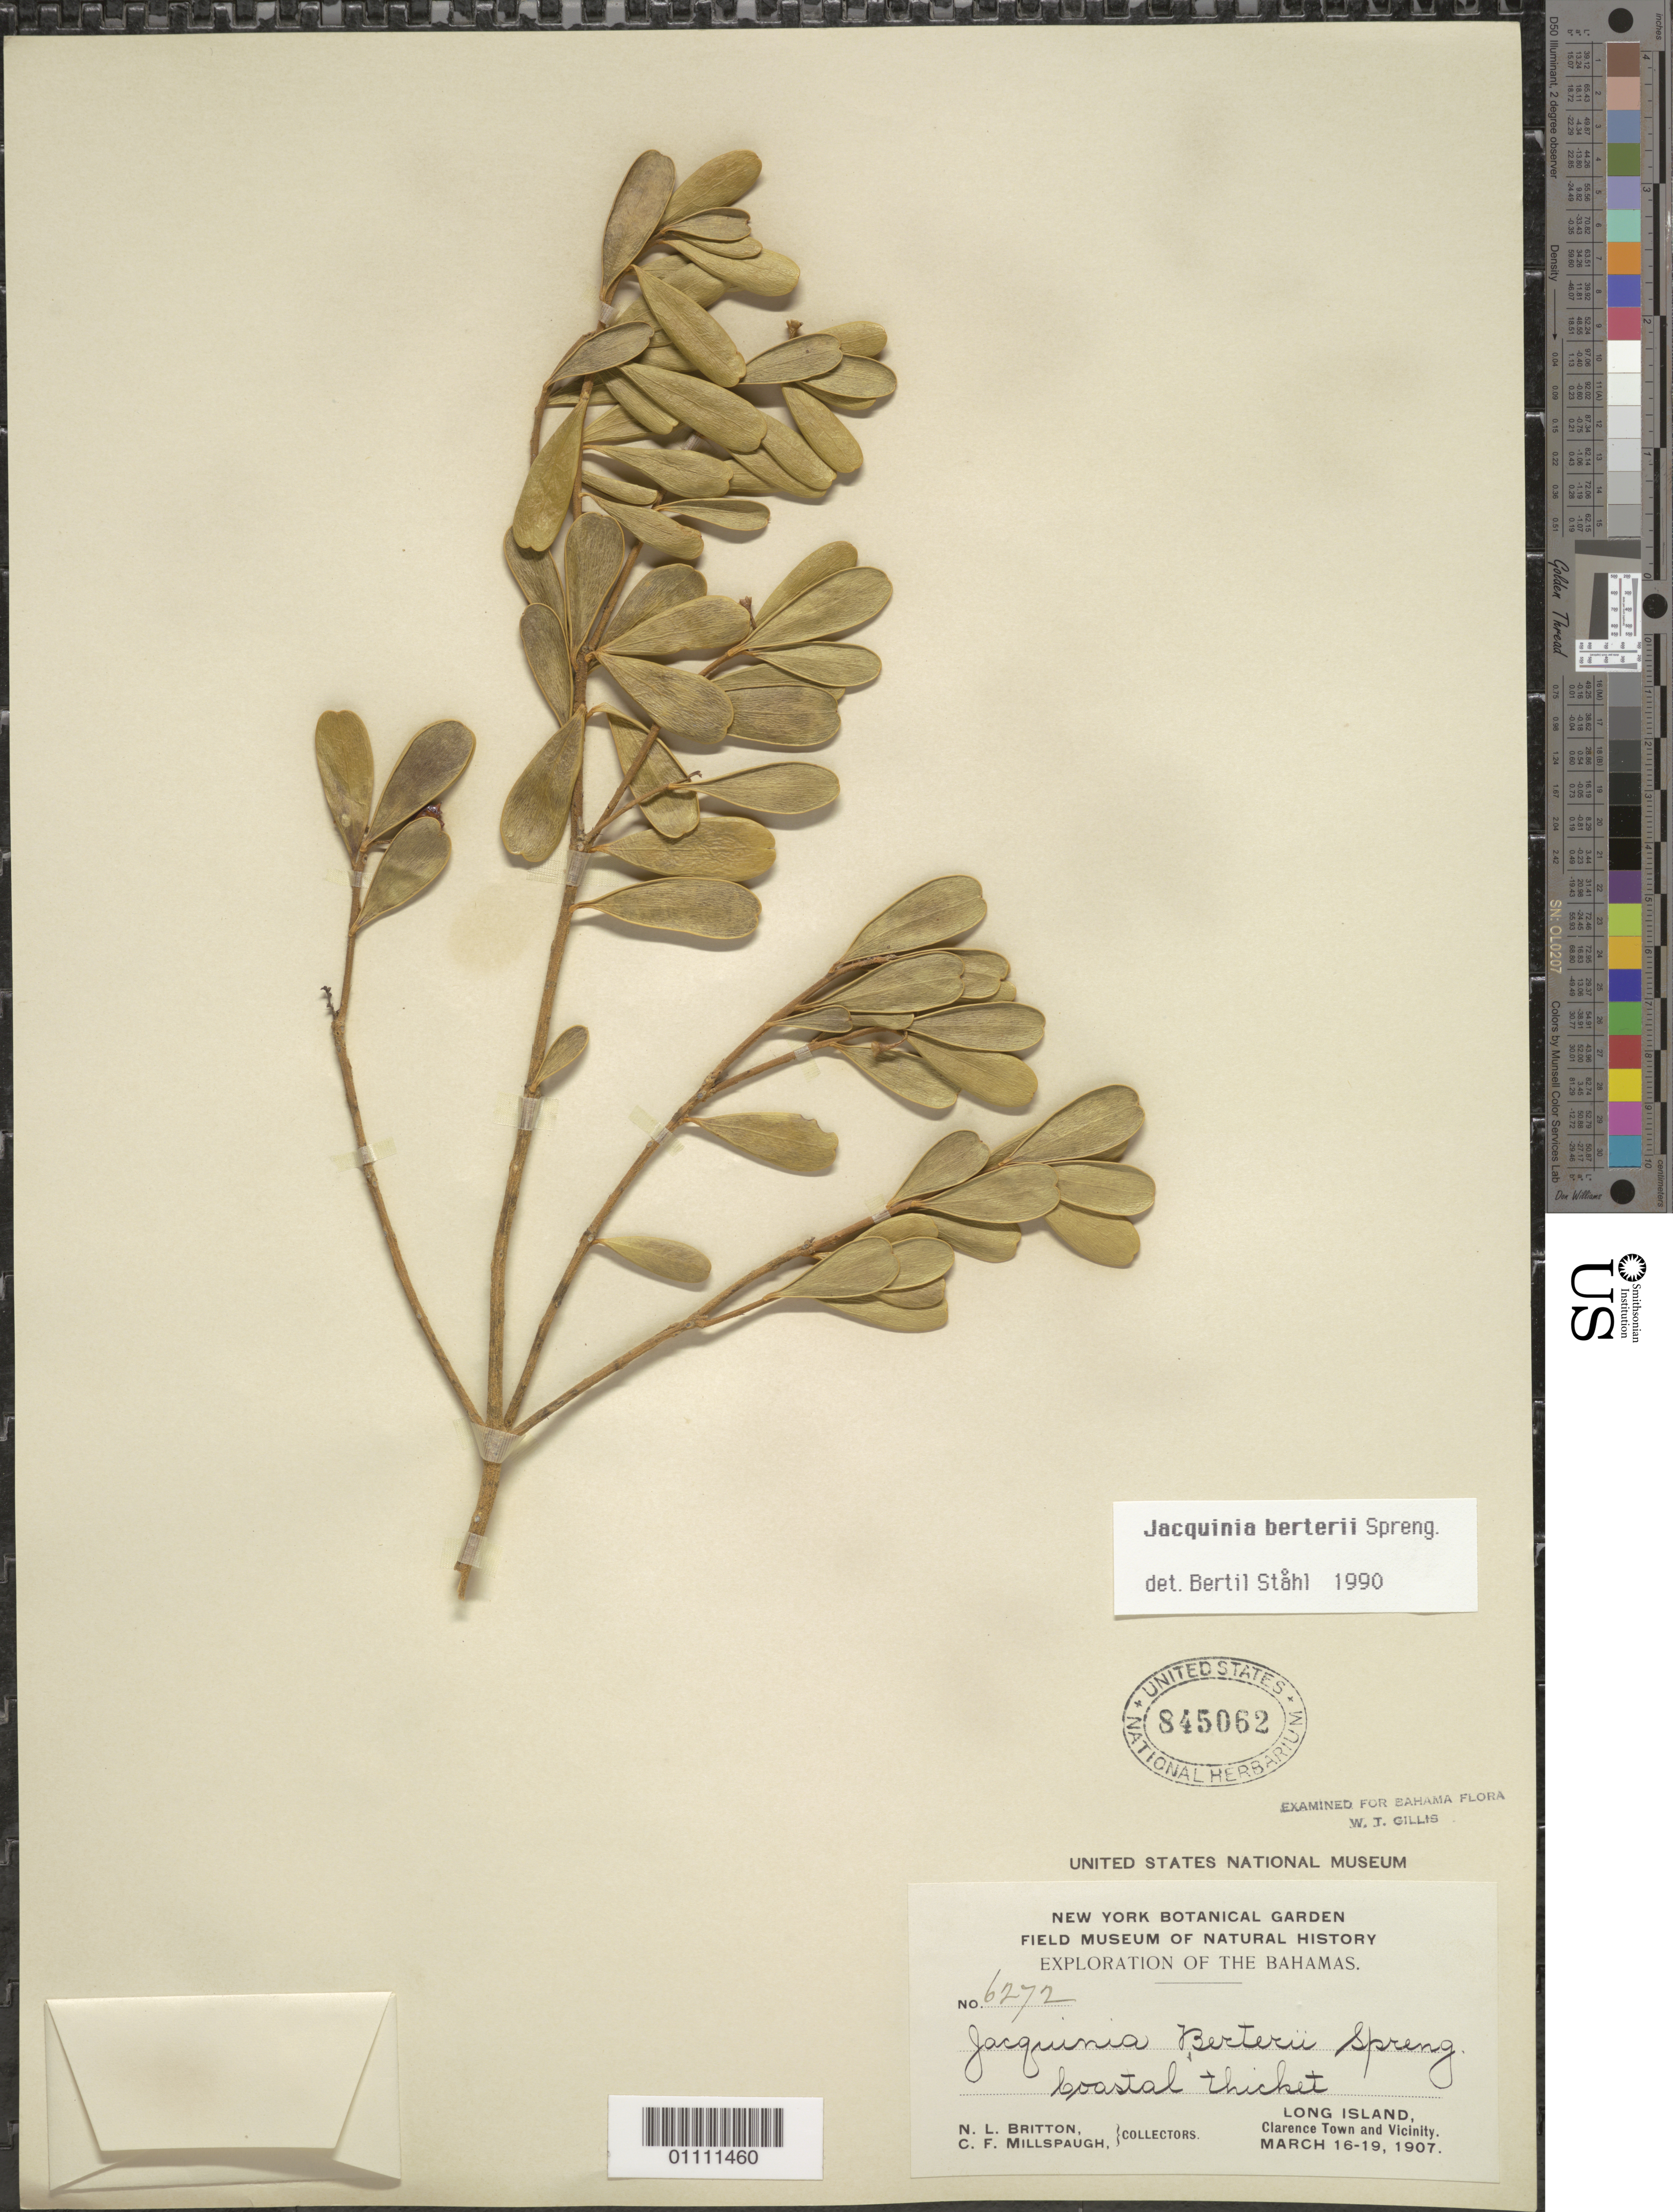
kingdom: Plantae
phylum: Tracheophyta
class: Magnoliopsida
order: Ericales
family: Primulaceae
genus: Jacquinia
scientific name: Jacquinia berteroi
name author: Spreng.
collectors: N. Britton & C. F. Millspaugh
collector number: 6272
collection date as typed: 16 Mar 1907 to 19 Mar 1907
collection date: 1907-03-16/1907-03-19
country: Bahamas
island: Long I.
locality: Clarence Town and vicinity. Coastal thicket.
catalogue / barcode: US 845062